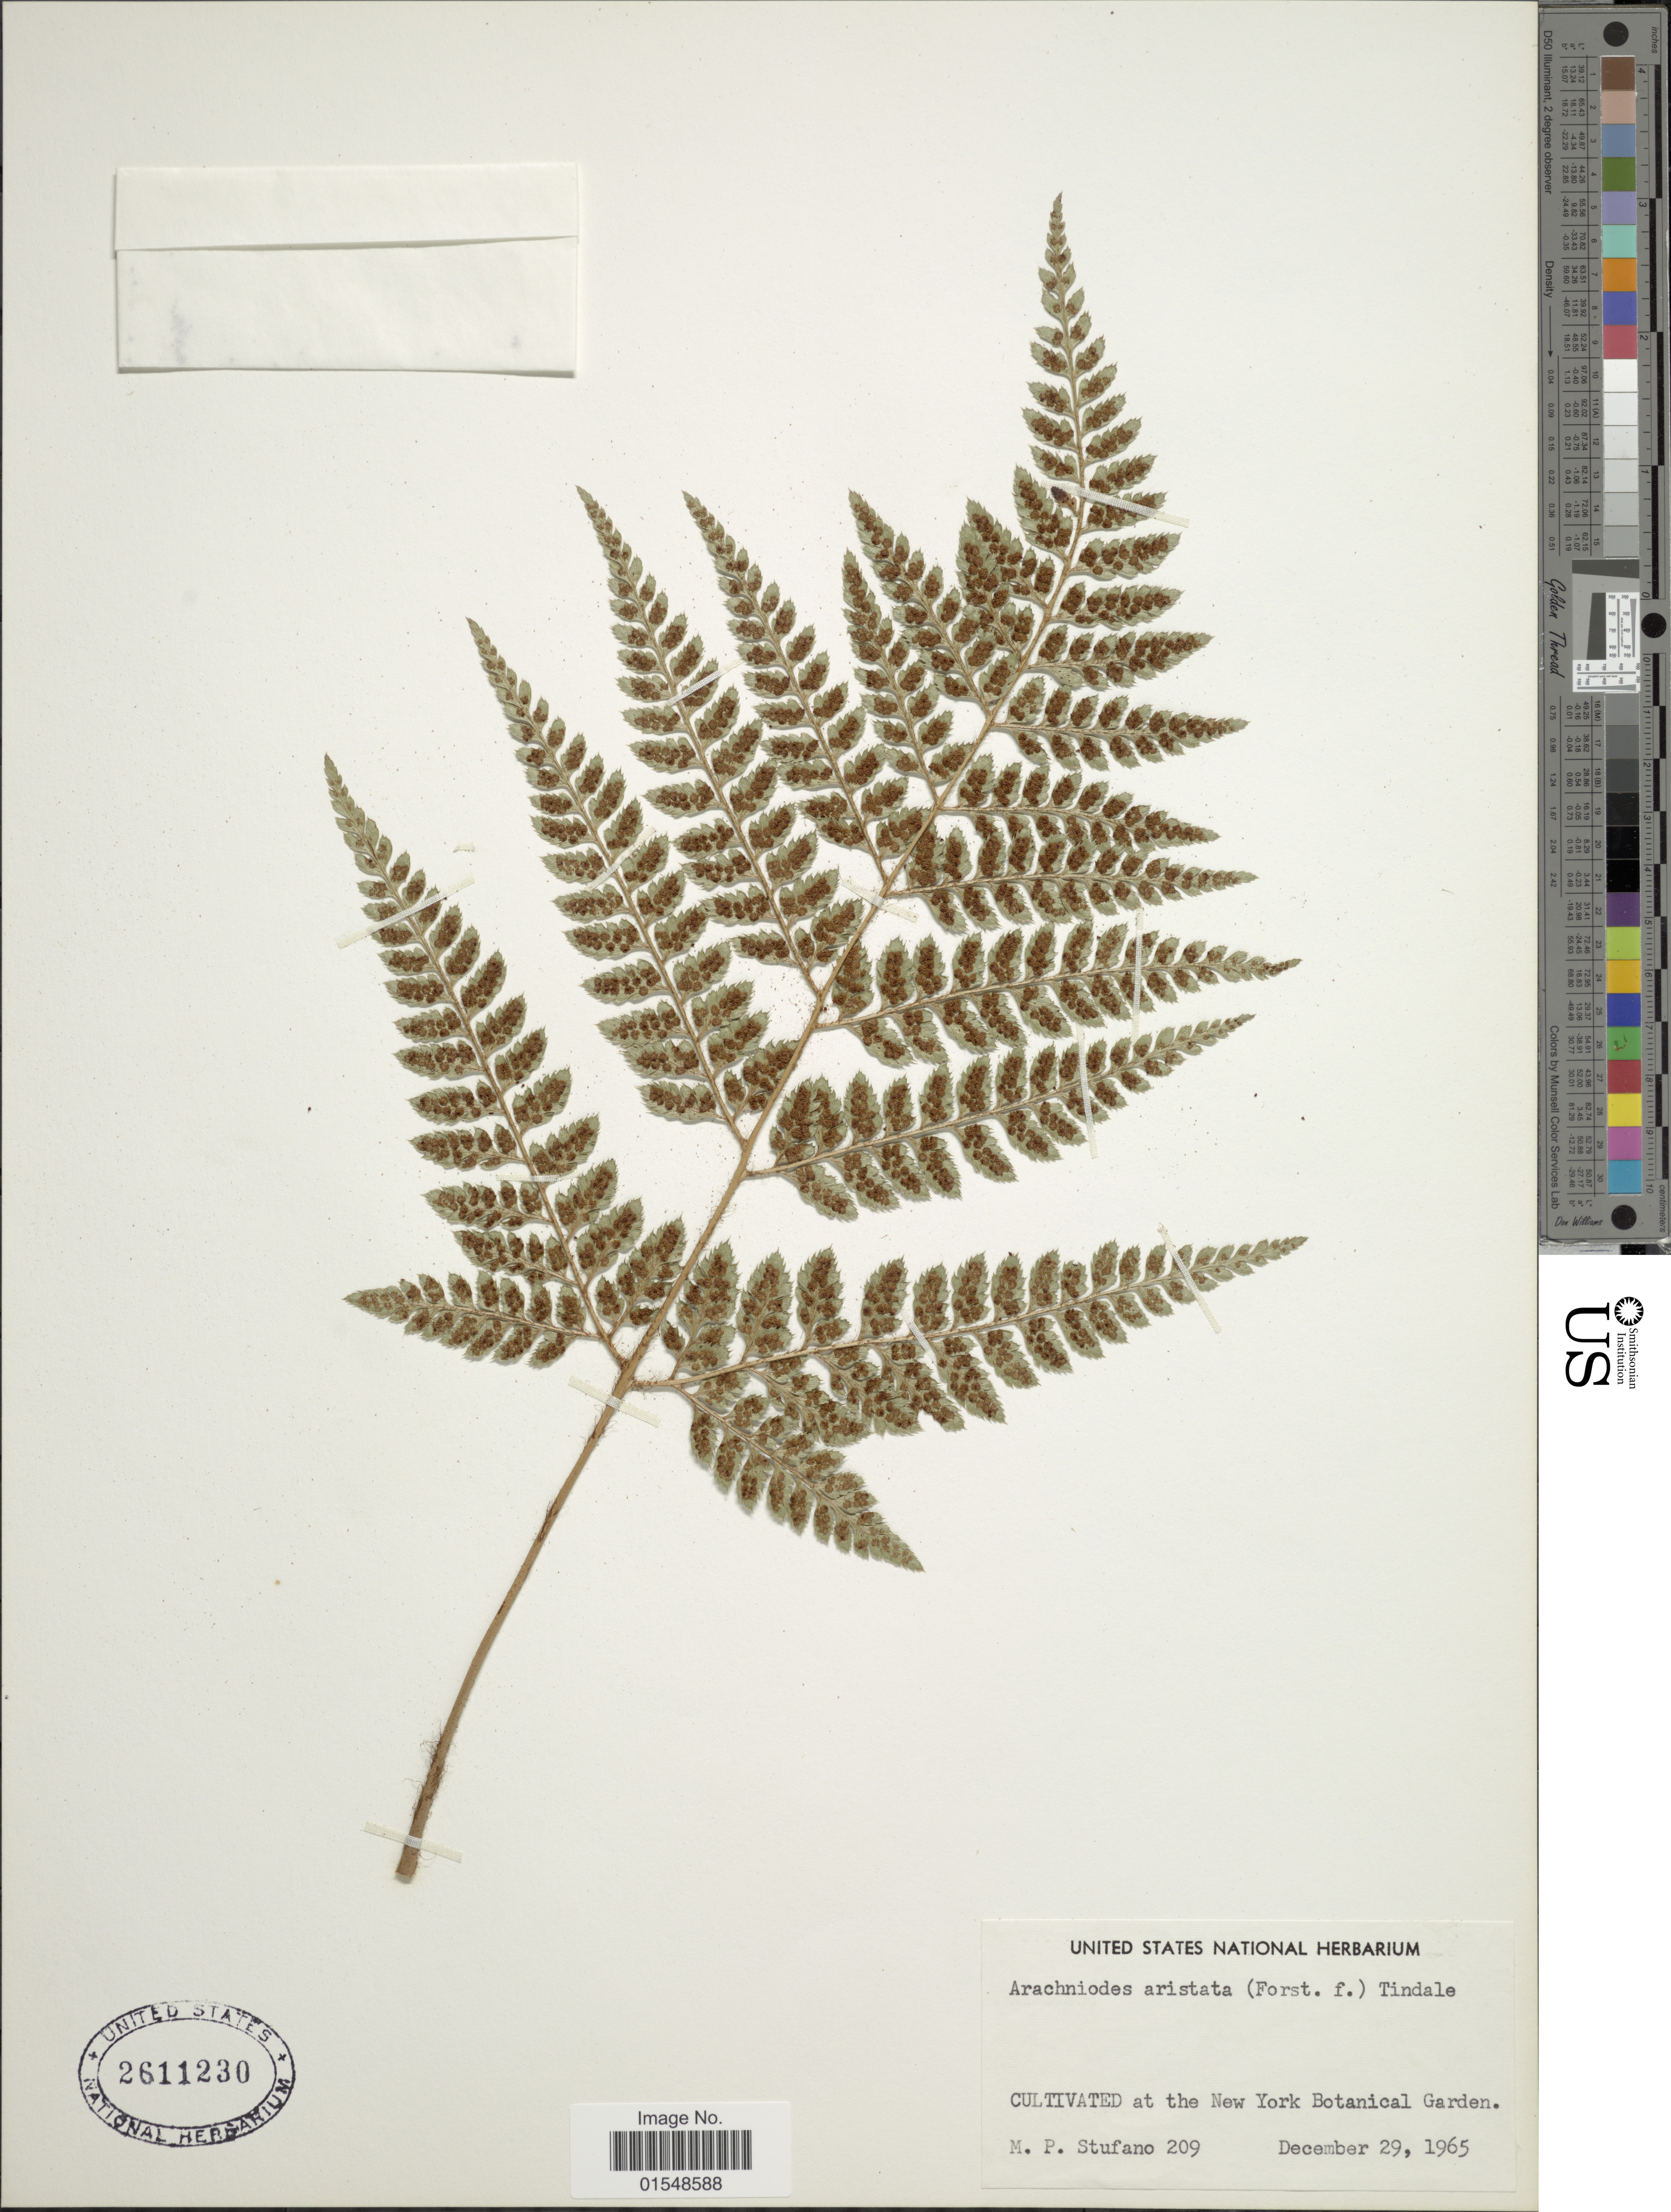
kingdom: Plantae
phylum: Tracheophyta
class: Polypodiopsida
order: Polypodiales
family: Dryopteridaceae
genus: Arachniodes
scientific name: Arachniodes aristata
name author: (G. Forst.) Tindale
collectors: M. Stufano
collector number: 209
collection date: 1965-12-29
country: United States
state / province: New York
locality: New York Botanical Garden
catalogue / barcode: US 2611230